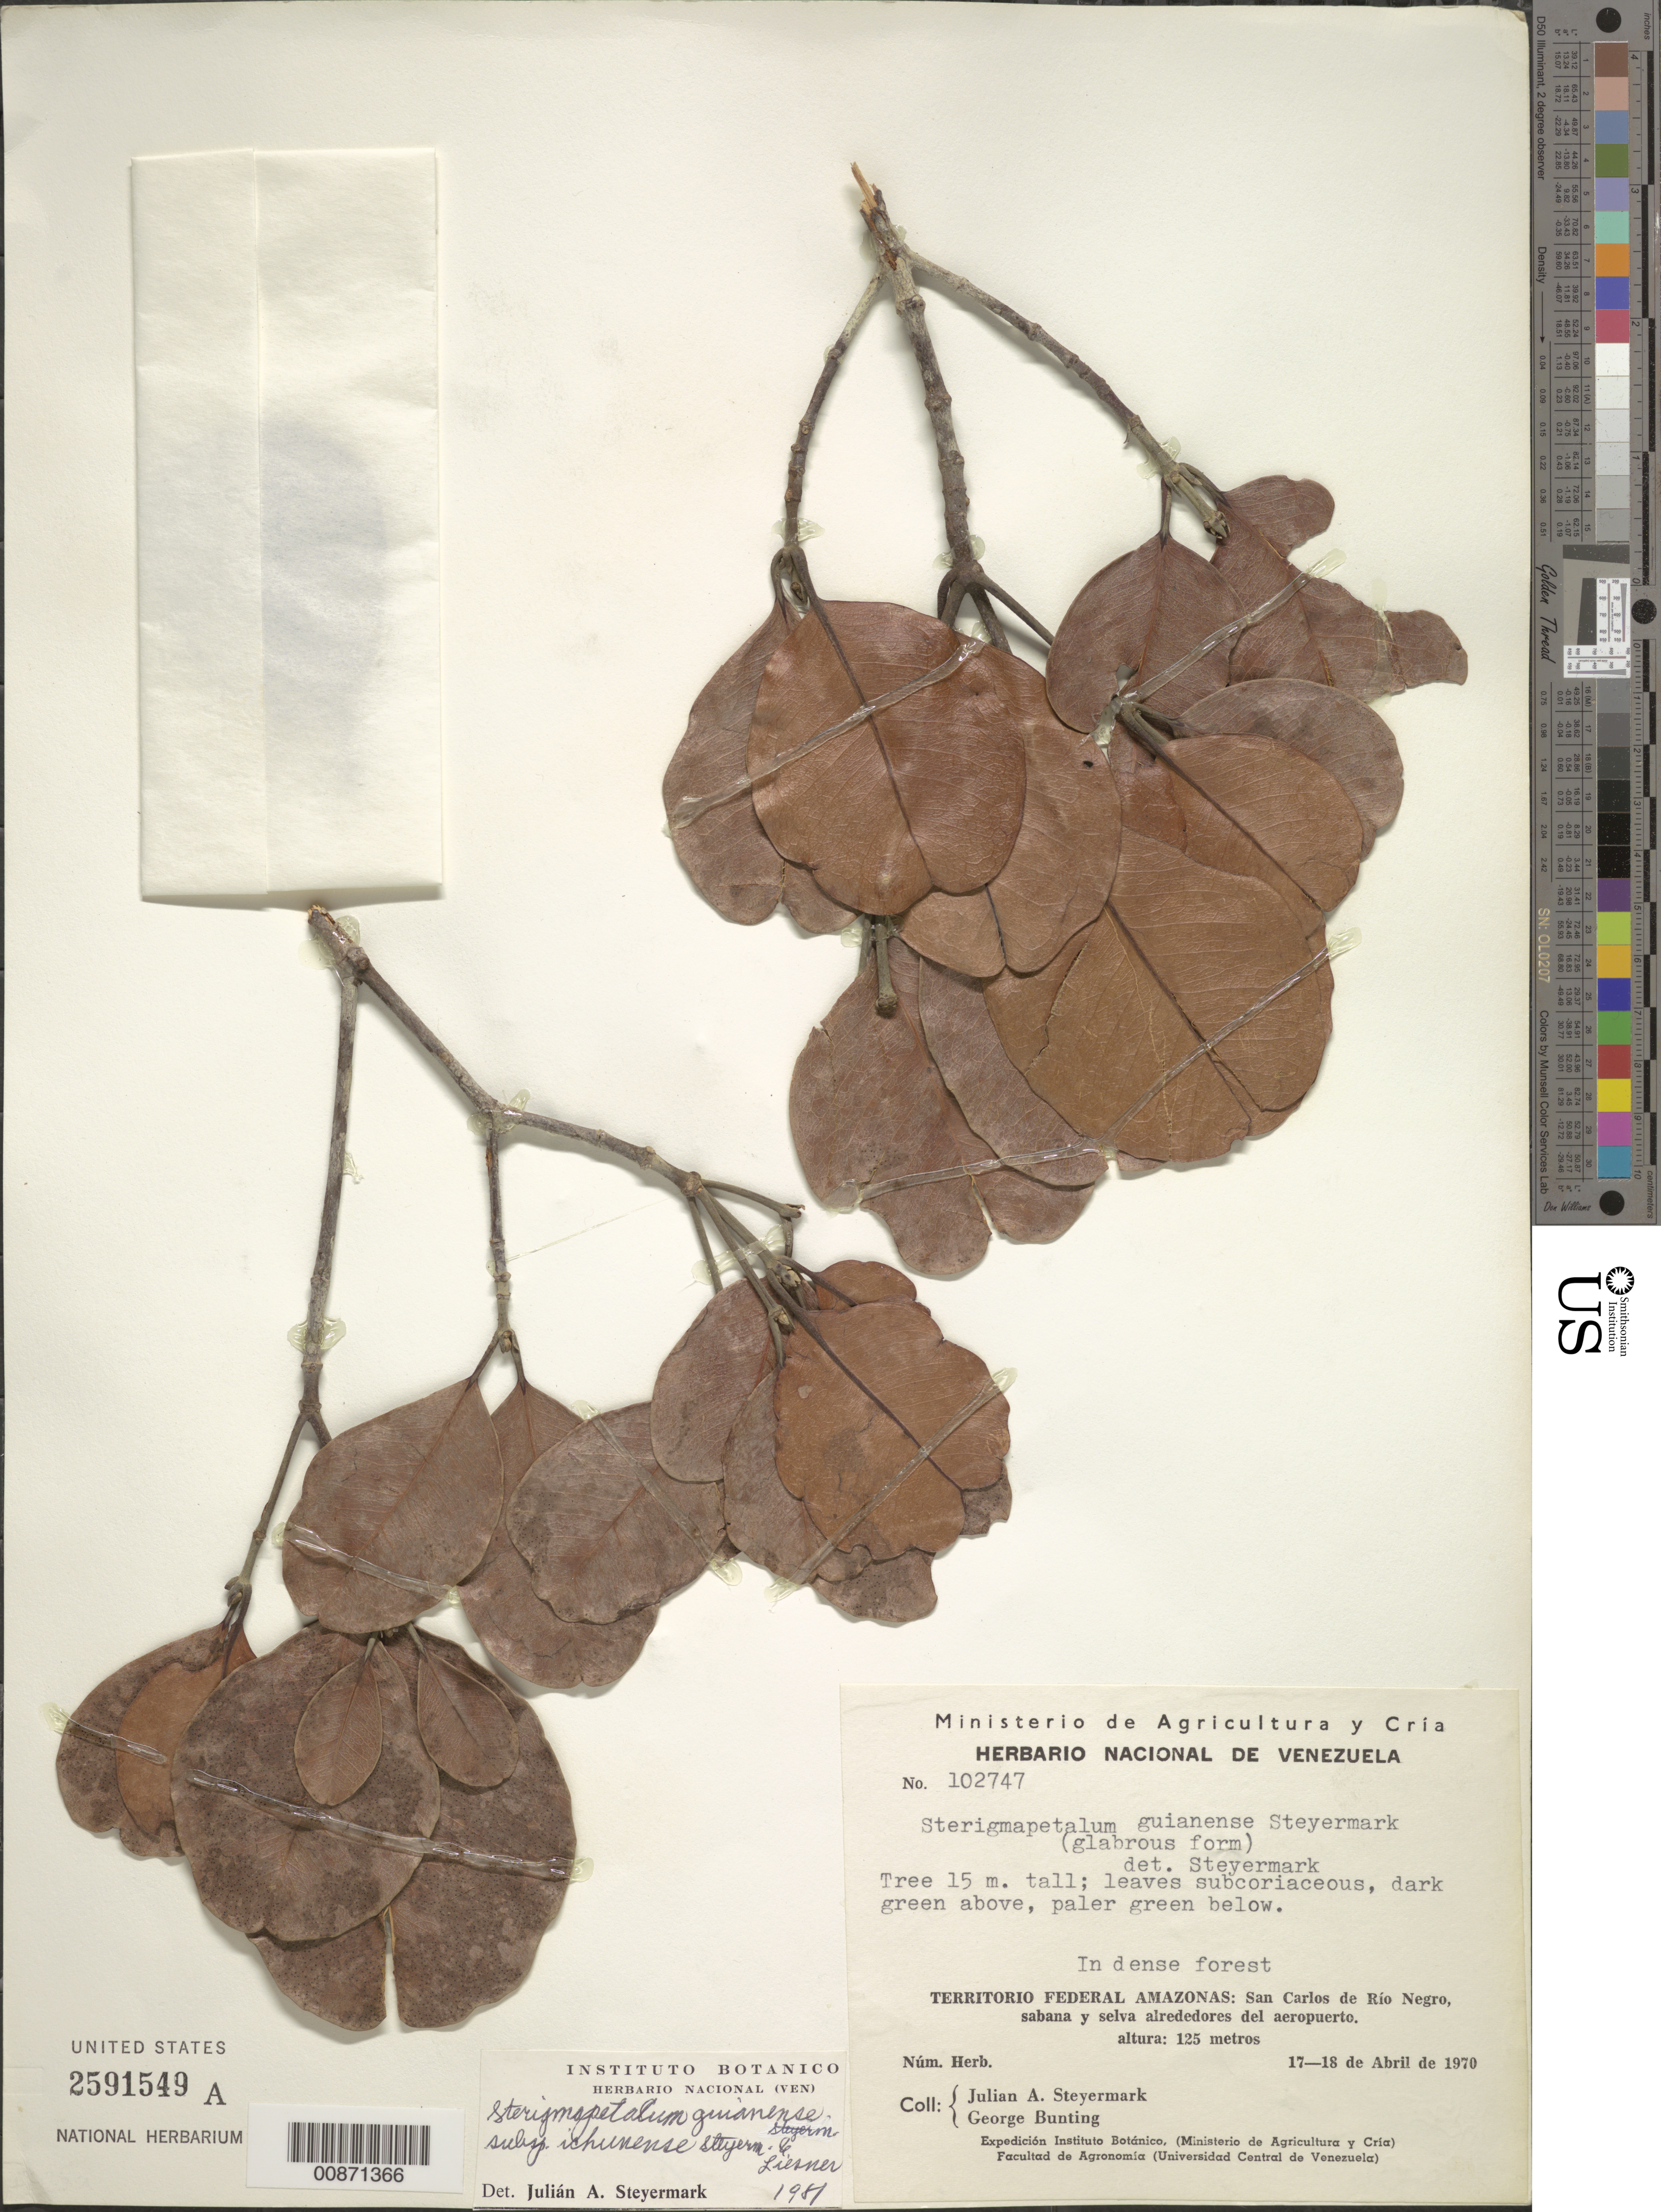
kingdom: Plantae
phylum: Tracheophyta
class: Magnoliopsida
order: Malpighiales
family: Rhizophoraceae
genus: Sterigmapetalum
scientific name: Sterigmapetalum guianense subsp. ichunense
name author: Steyerm. & Liesner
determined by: Steyermark, Julian A., (VEN)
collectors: J. Steyermark & G. S. Bunting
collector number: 102747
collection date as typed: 17-Apr-70 to 18-Apr-70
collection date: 1970-04-17/1970-04-18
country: Venezuela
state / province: Amazonas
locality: San Carlos de Río Negro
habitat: Dense forest; sabana y selva alrededores del aeropuerto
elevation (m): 125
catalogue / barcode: US 2591549A